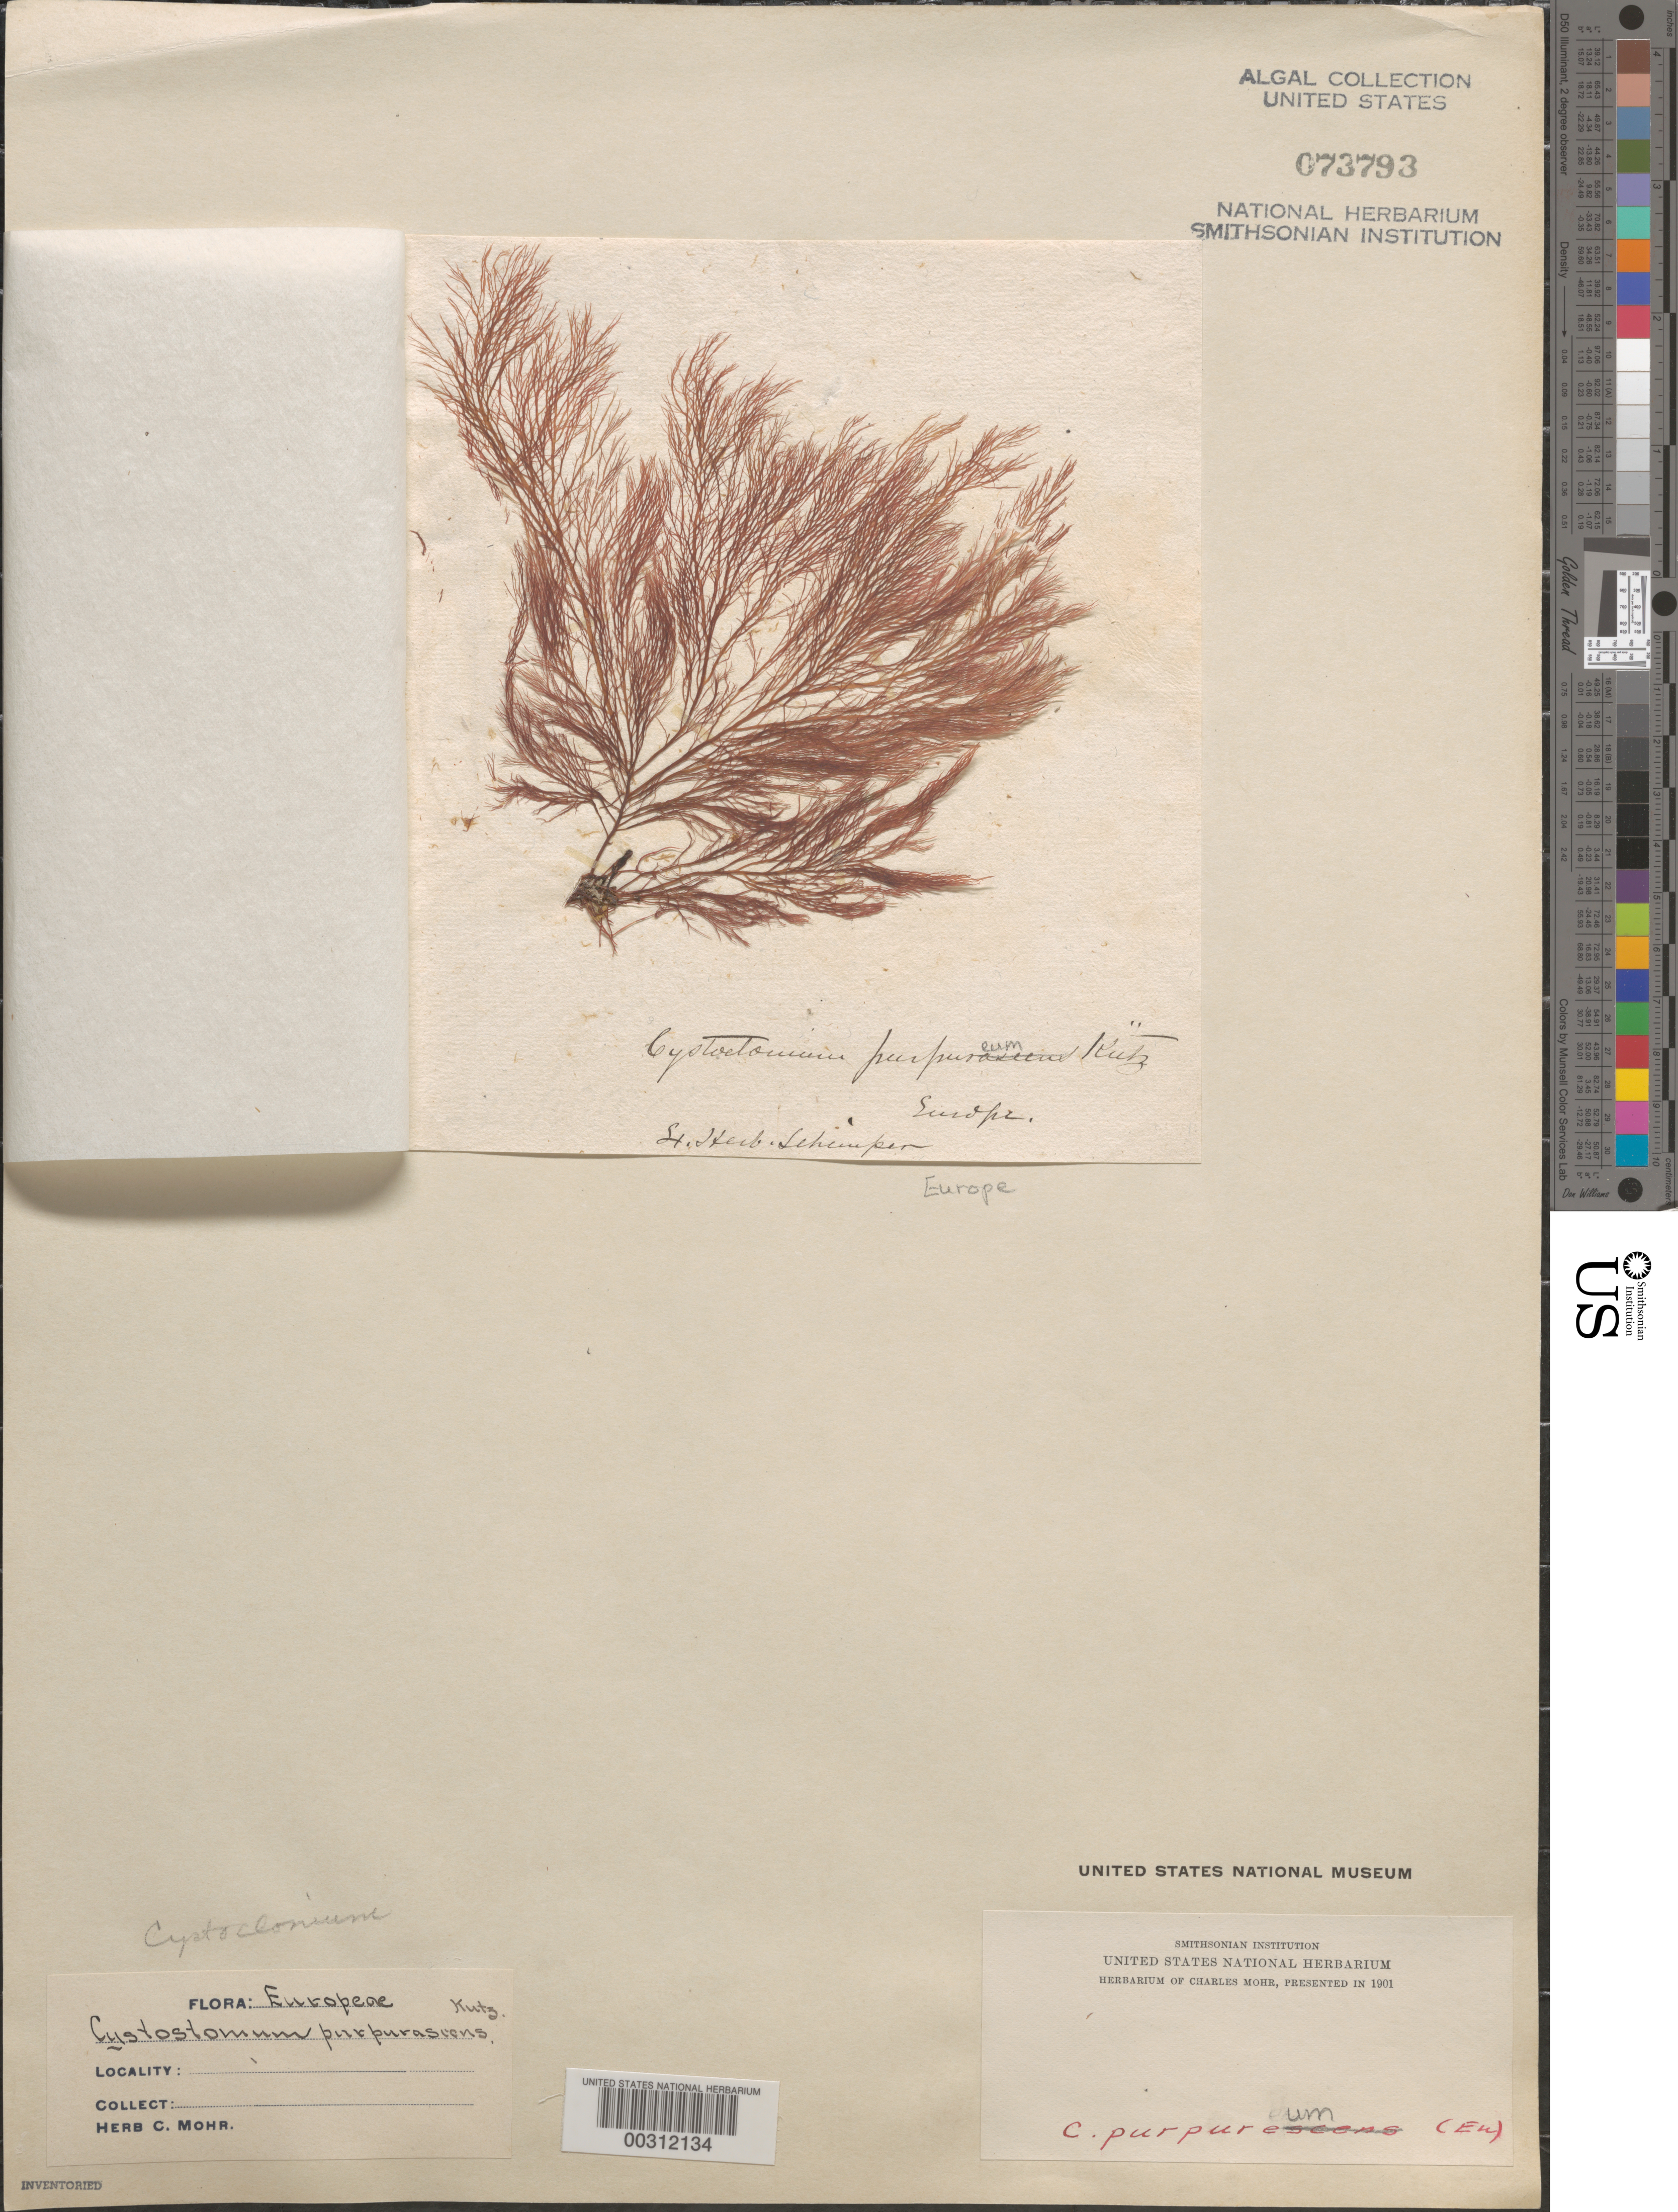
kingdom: Plantae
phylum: Rhodophyta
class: Florideophyceae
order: Gigartinales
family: Cystocloniaceae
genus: Cystoclonium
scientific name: Cystoclonium purpureum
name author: (Huds.) Batters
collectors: W. Schimper (herbarium)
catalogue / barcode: US 73793